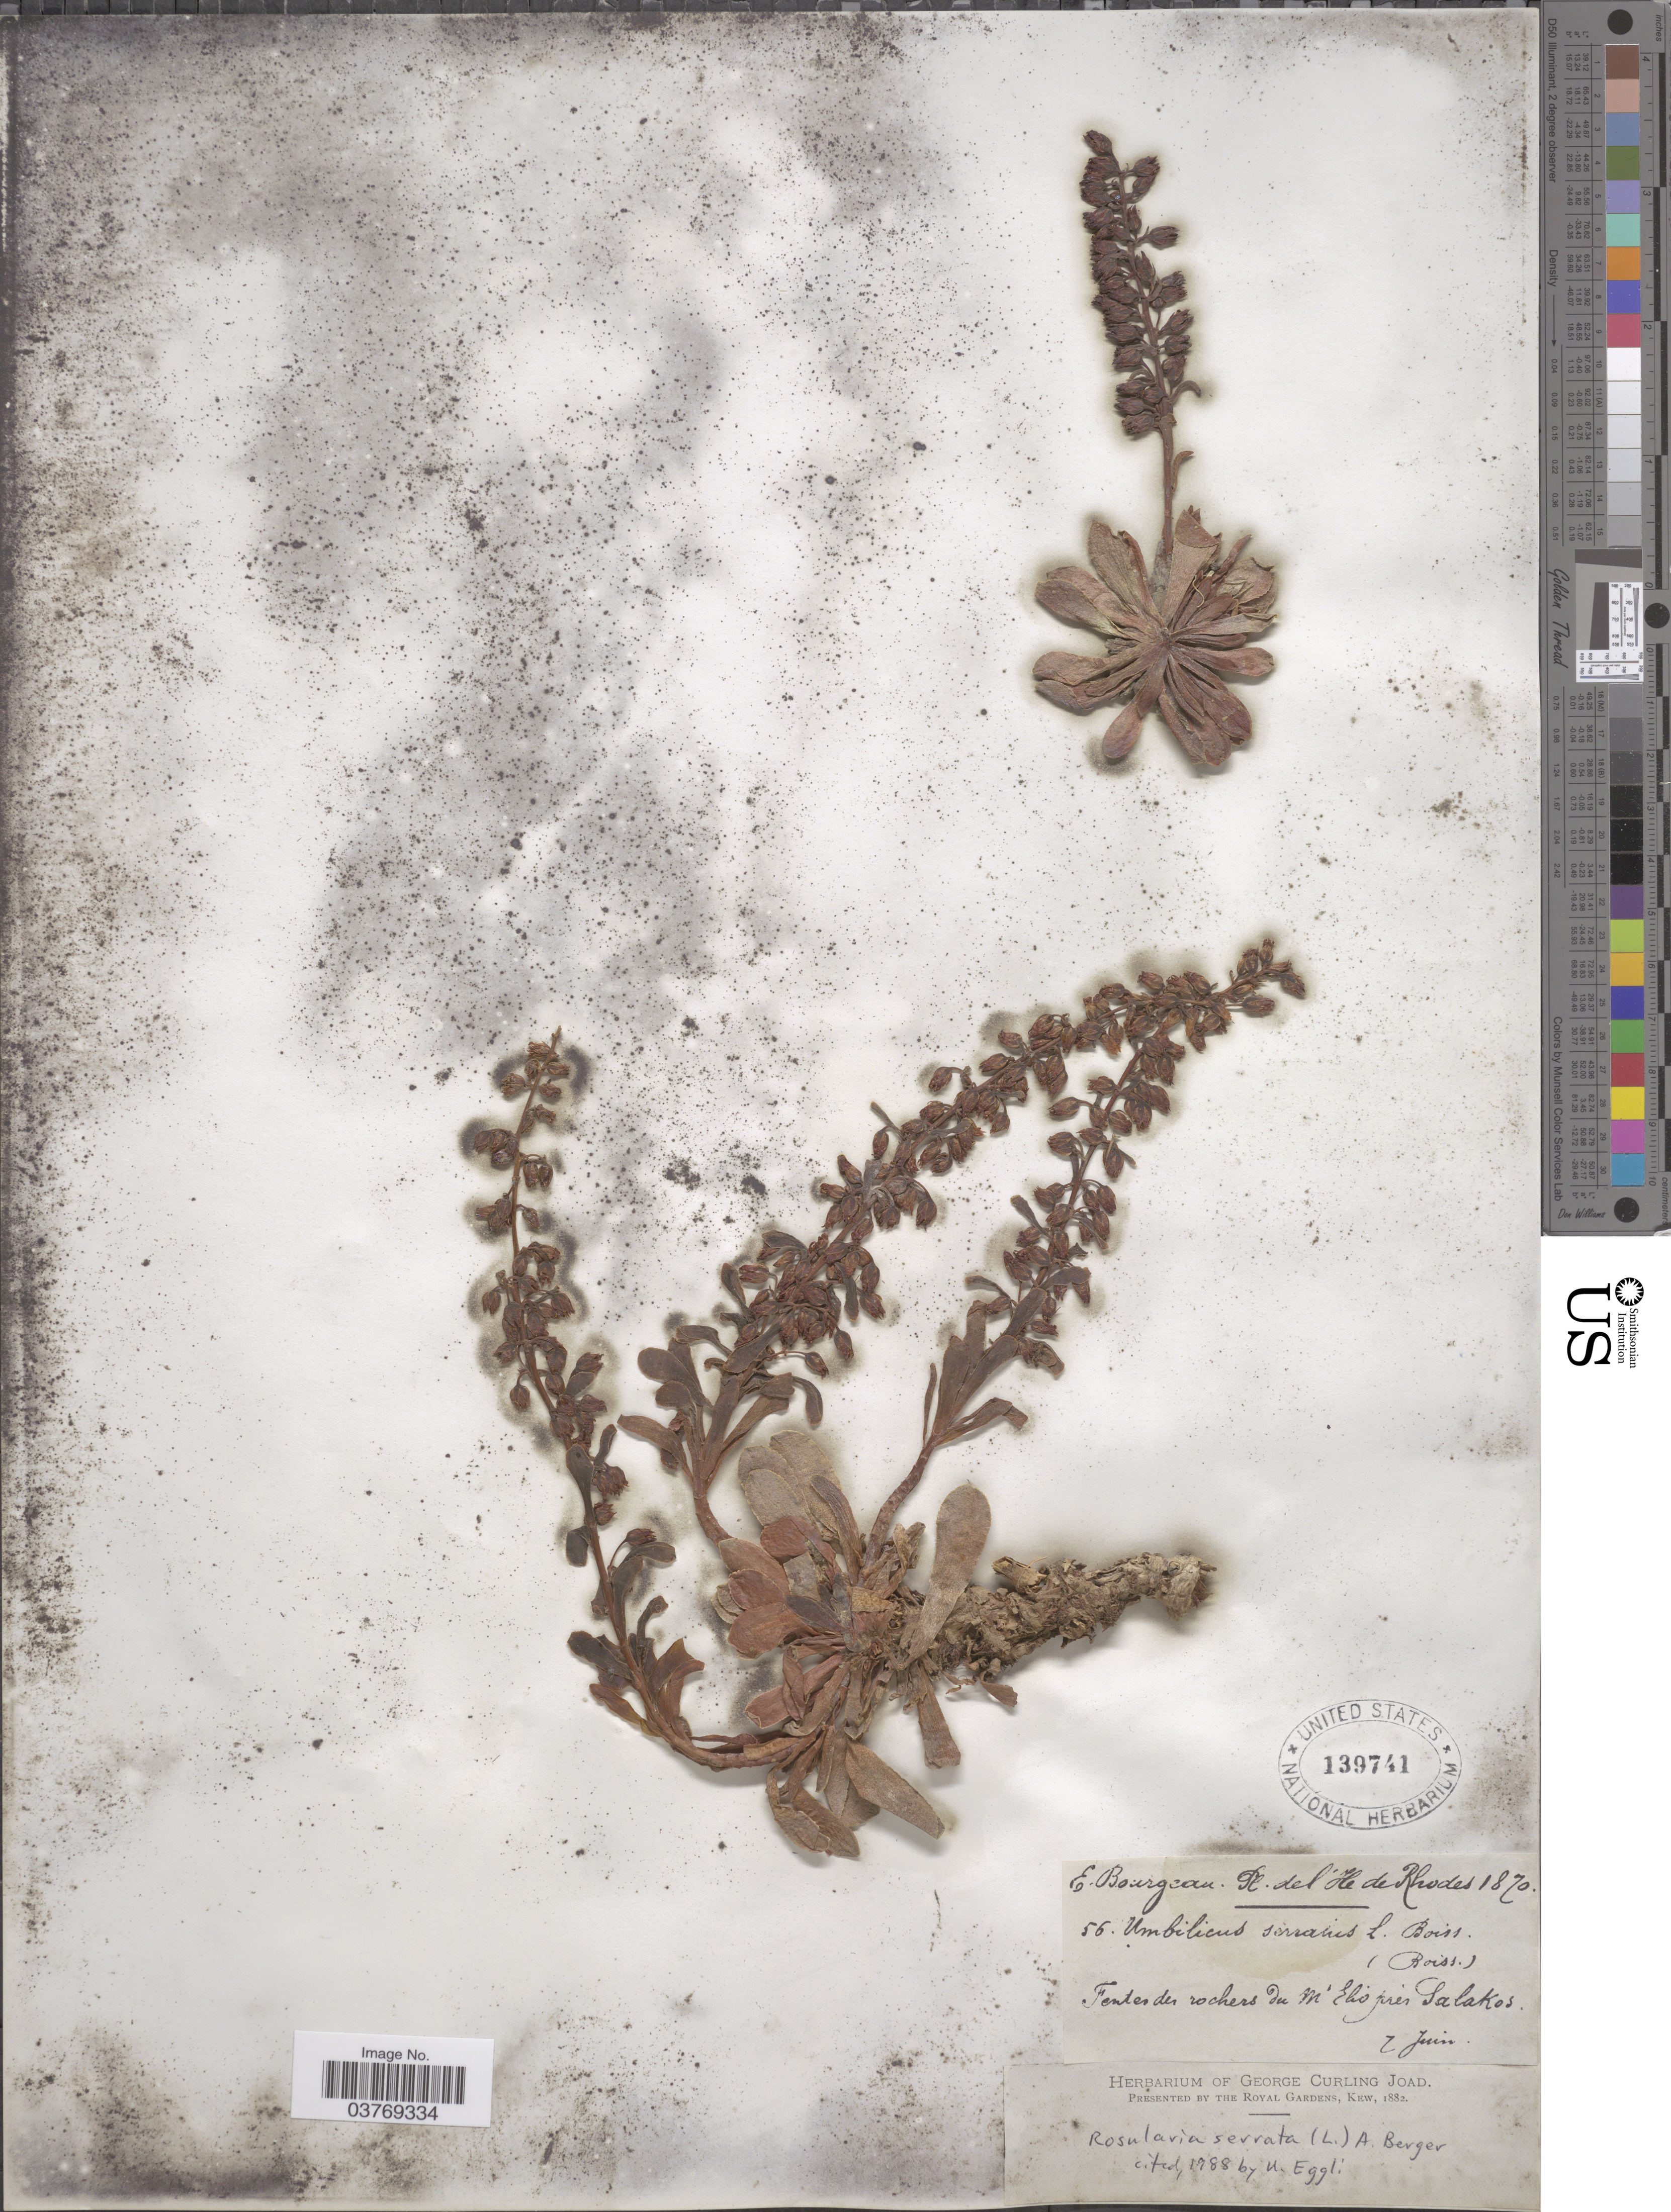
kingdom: Plantae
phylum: Tracheophyta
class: Magnoliopsida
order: Saxifragales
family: Crassulaceae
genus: Rosularia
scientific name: Rosularia serrata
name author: (L.) A. Berger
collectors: E. Bourgeau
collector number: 56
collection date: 1870-06-02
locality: He de Rhodes. Fentes des rochers du M' Eliofrés* Salakos.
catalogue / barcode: US 139741